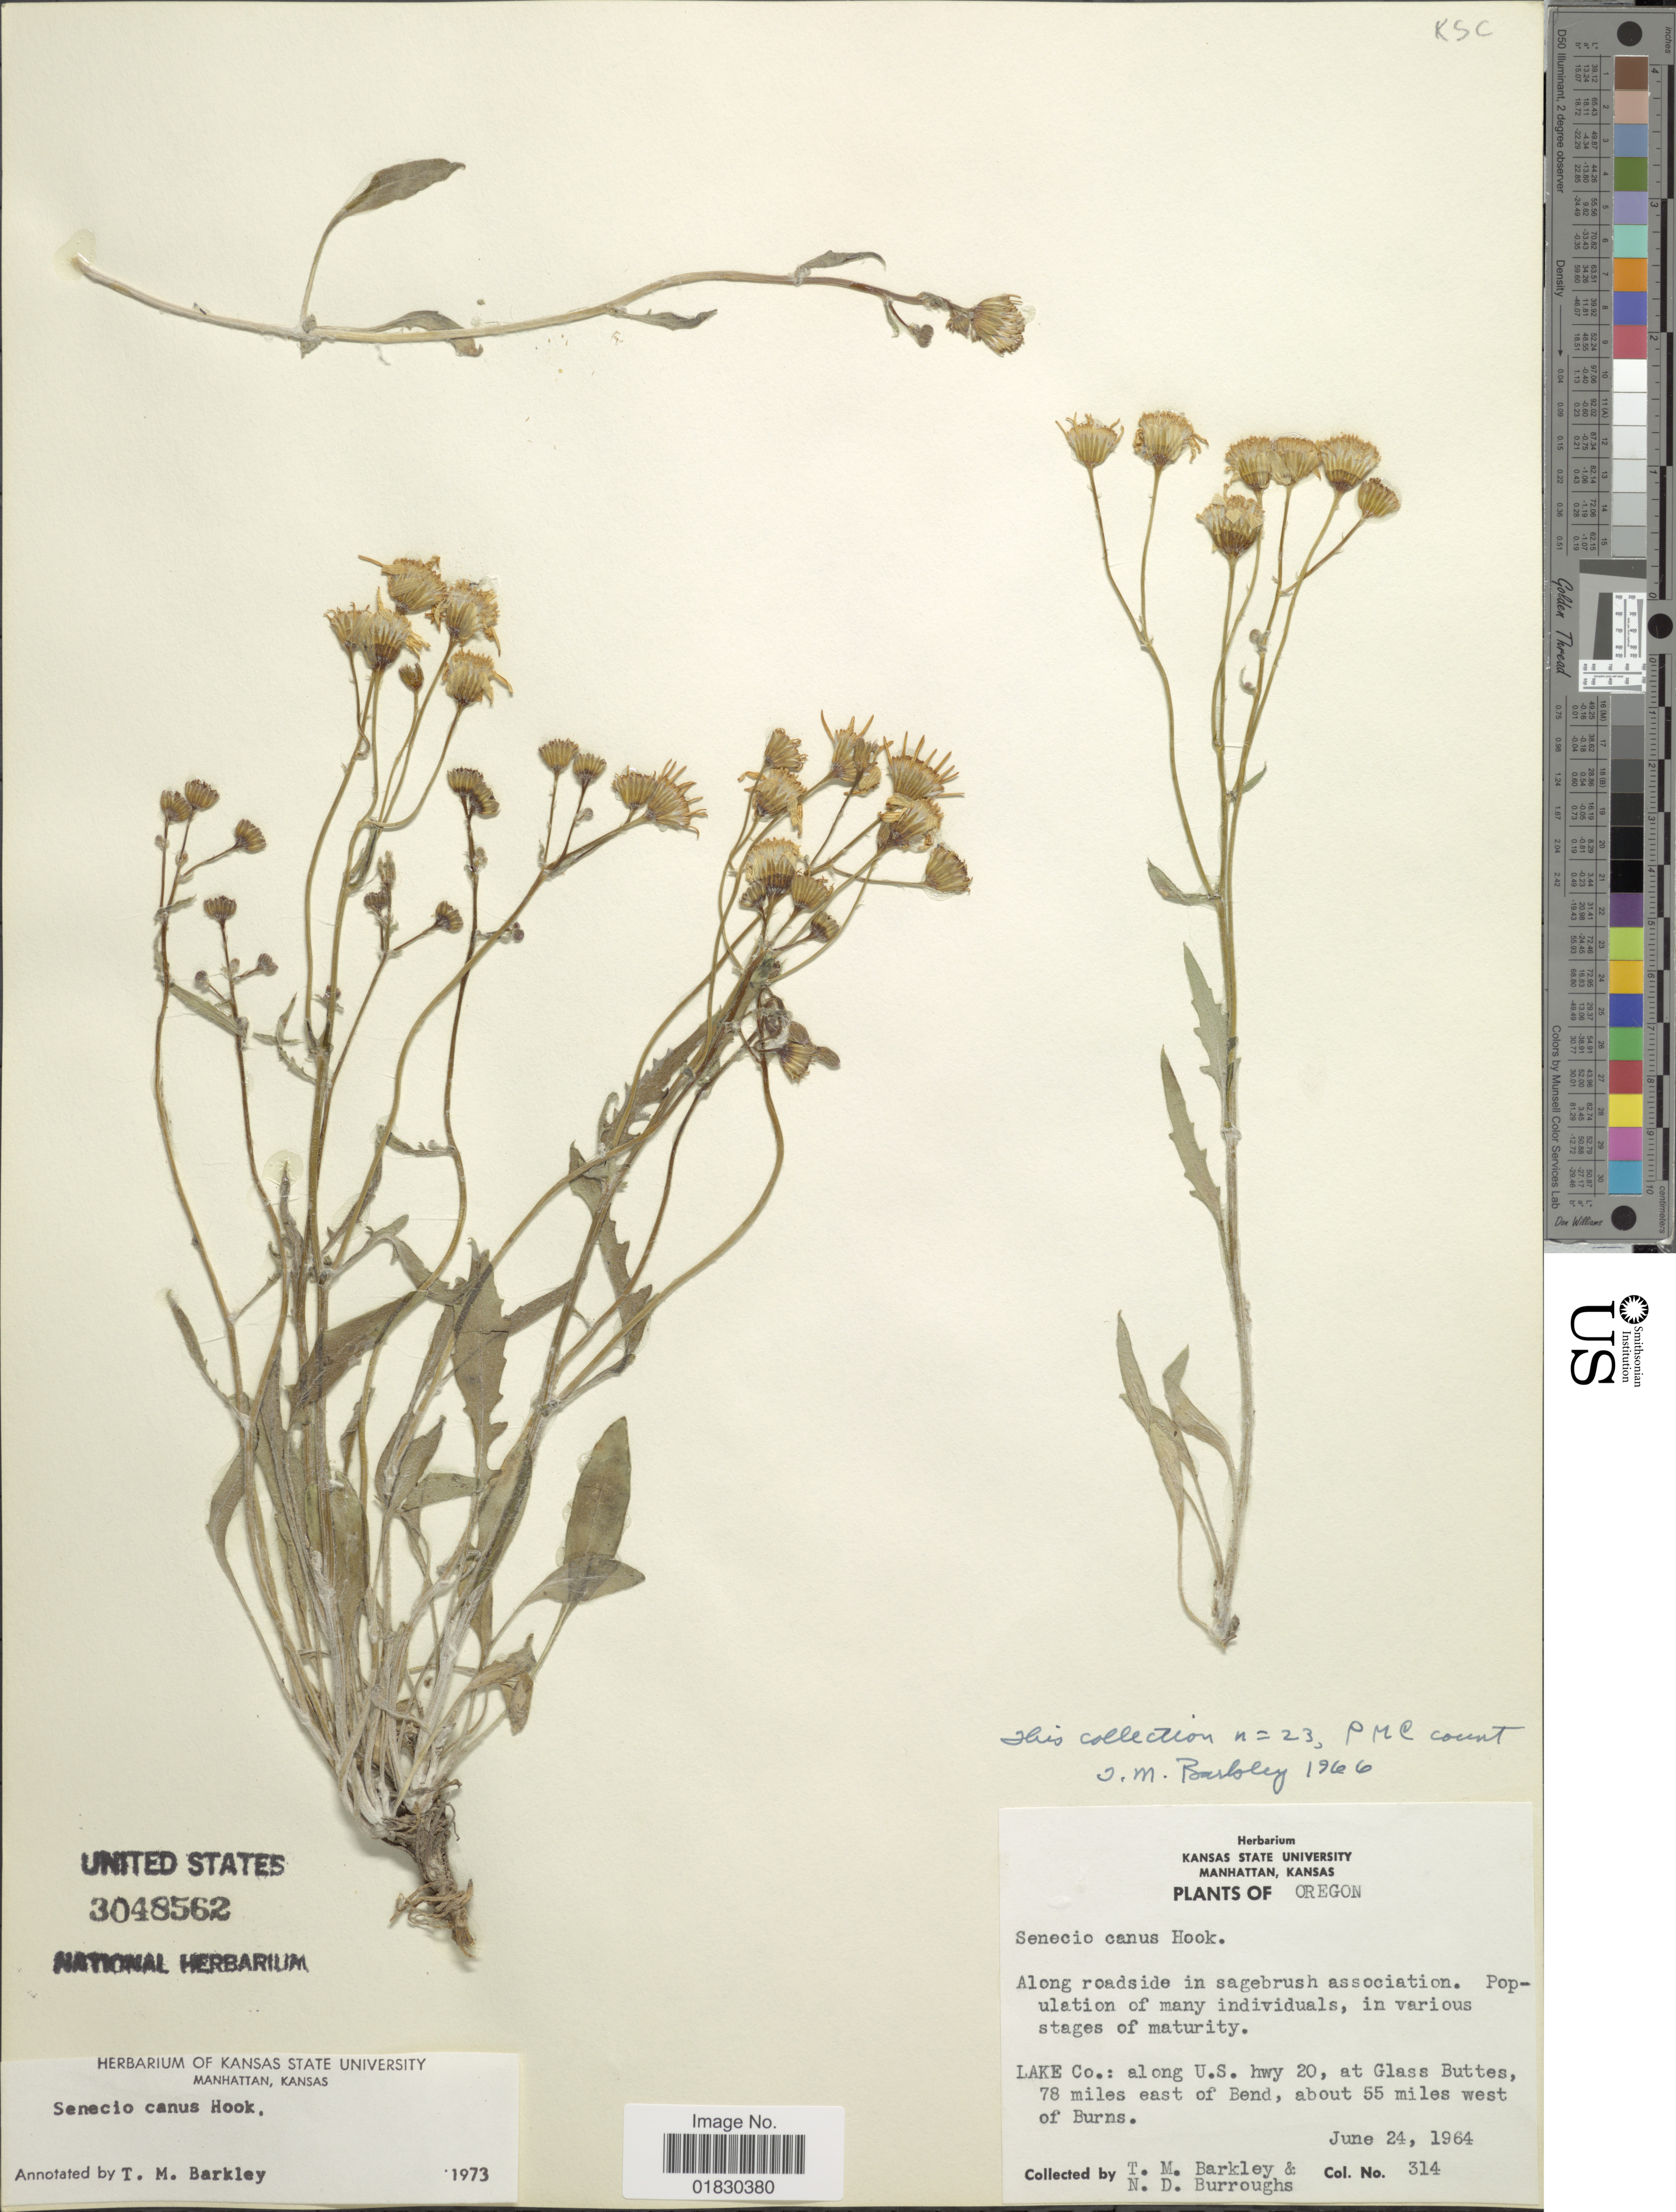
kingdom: Plantae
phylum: Tracheophyta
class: Magnoliopsida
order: Asterales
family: Asteraceae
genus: Packera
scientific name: Packera cana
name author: (Hook.) W.A. Weber & Á. Löve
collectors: T. M. Barkley & N. Burroughs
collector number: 314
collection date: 1964-06-24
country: United States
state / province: Oregon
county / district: Lake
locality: Lake Co.: along U. S. hwy 20, at Glass Buttes, 78 miles east of Bend, about 55 miles west of Burns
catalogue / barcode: US 3048562